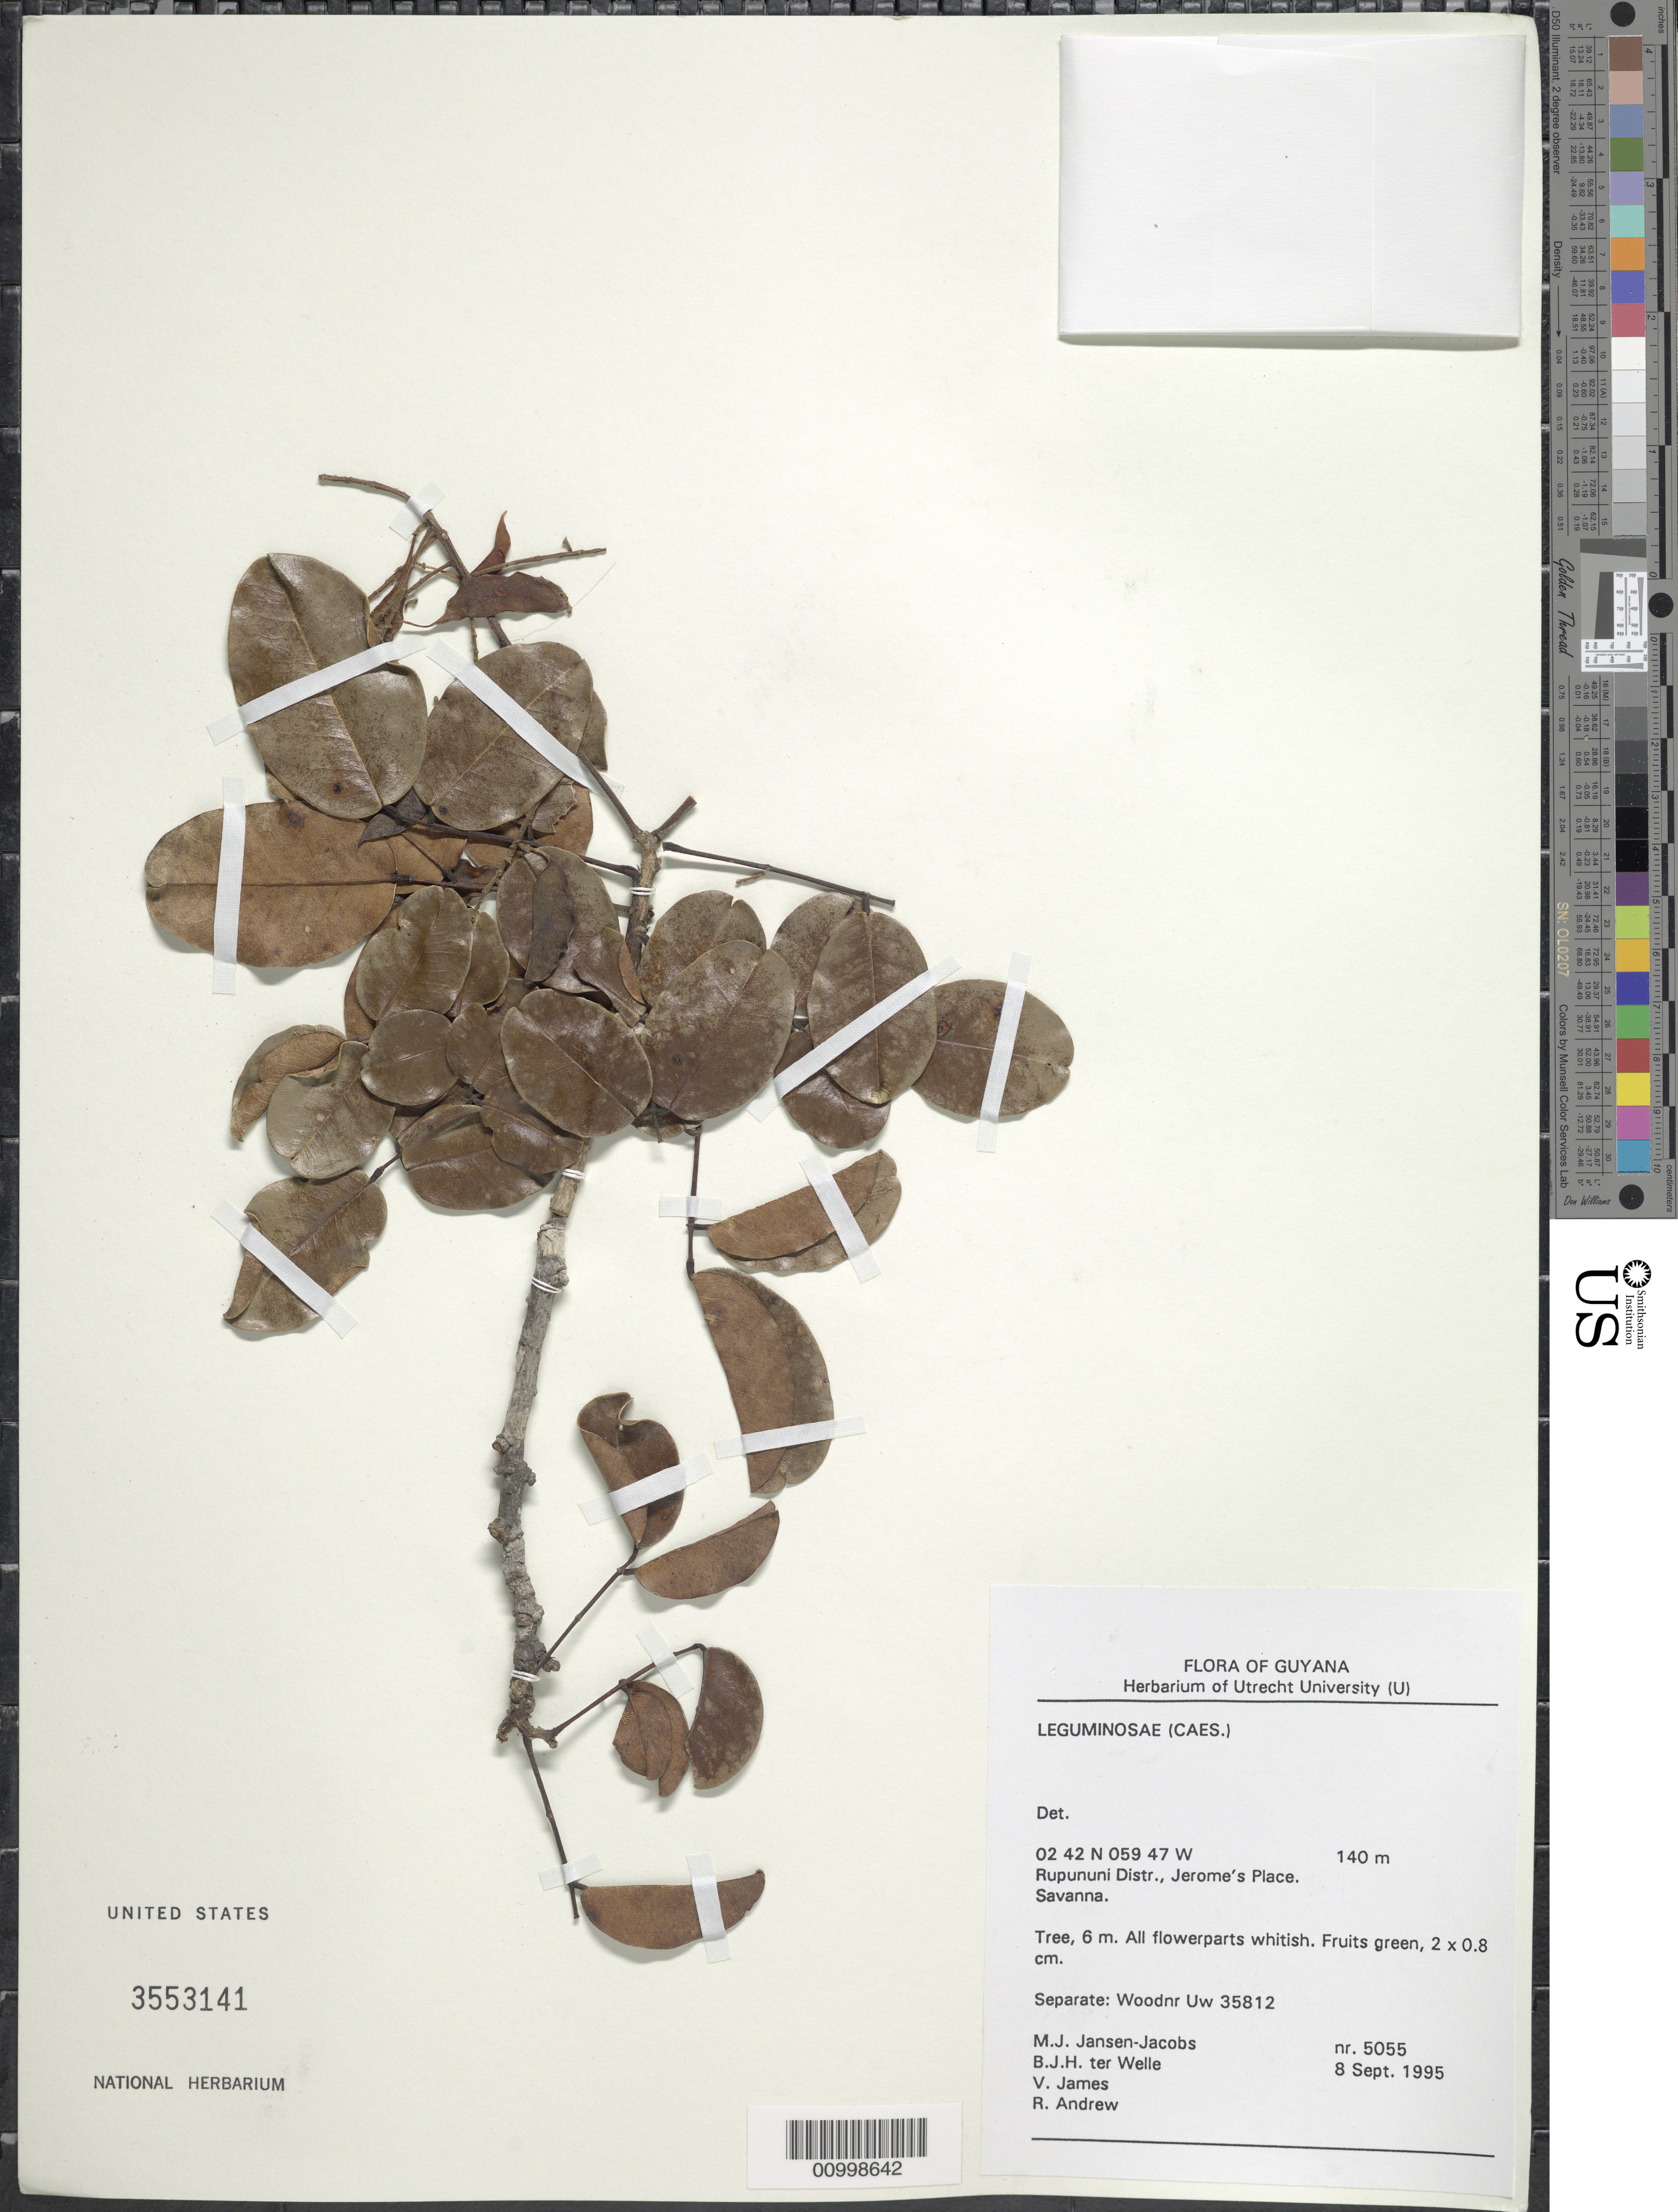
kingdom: Plantae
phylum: Tracheophyta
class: Magnoliopsida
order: Fabales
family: Fabaceae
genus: Acosmium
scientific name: Acosmium nitens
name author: (Vogel) Yakovlev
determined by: Mansano, V. F.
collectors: M. J. Jansen-Jacobs, B. Welle, V. James & R. Andrew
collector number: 5055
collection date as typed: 8-Sep-95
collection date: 1995-09-08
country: Guyana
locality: Rupununi Dist., Jerome's Place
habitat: Savanna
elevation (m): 140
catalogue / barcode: US 3553141